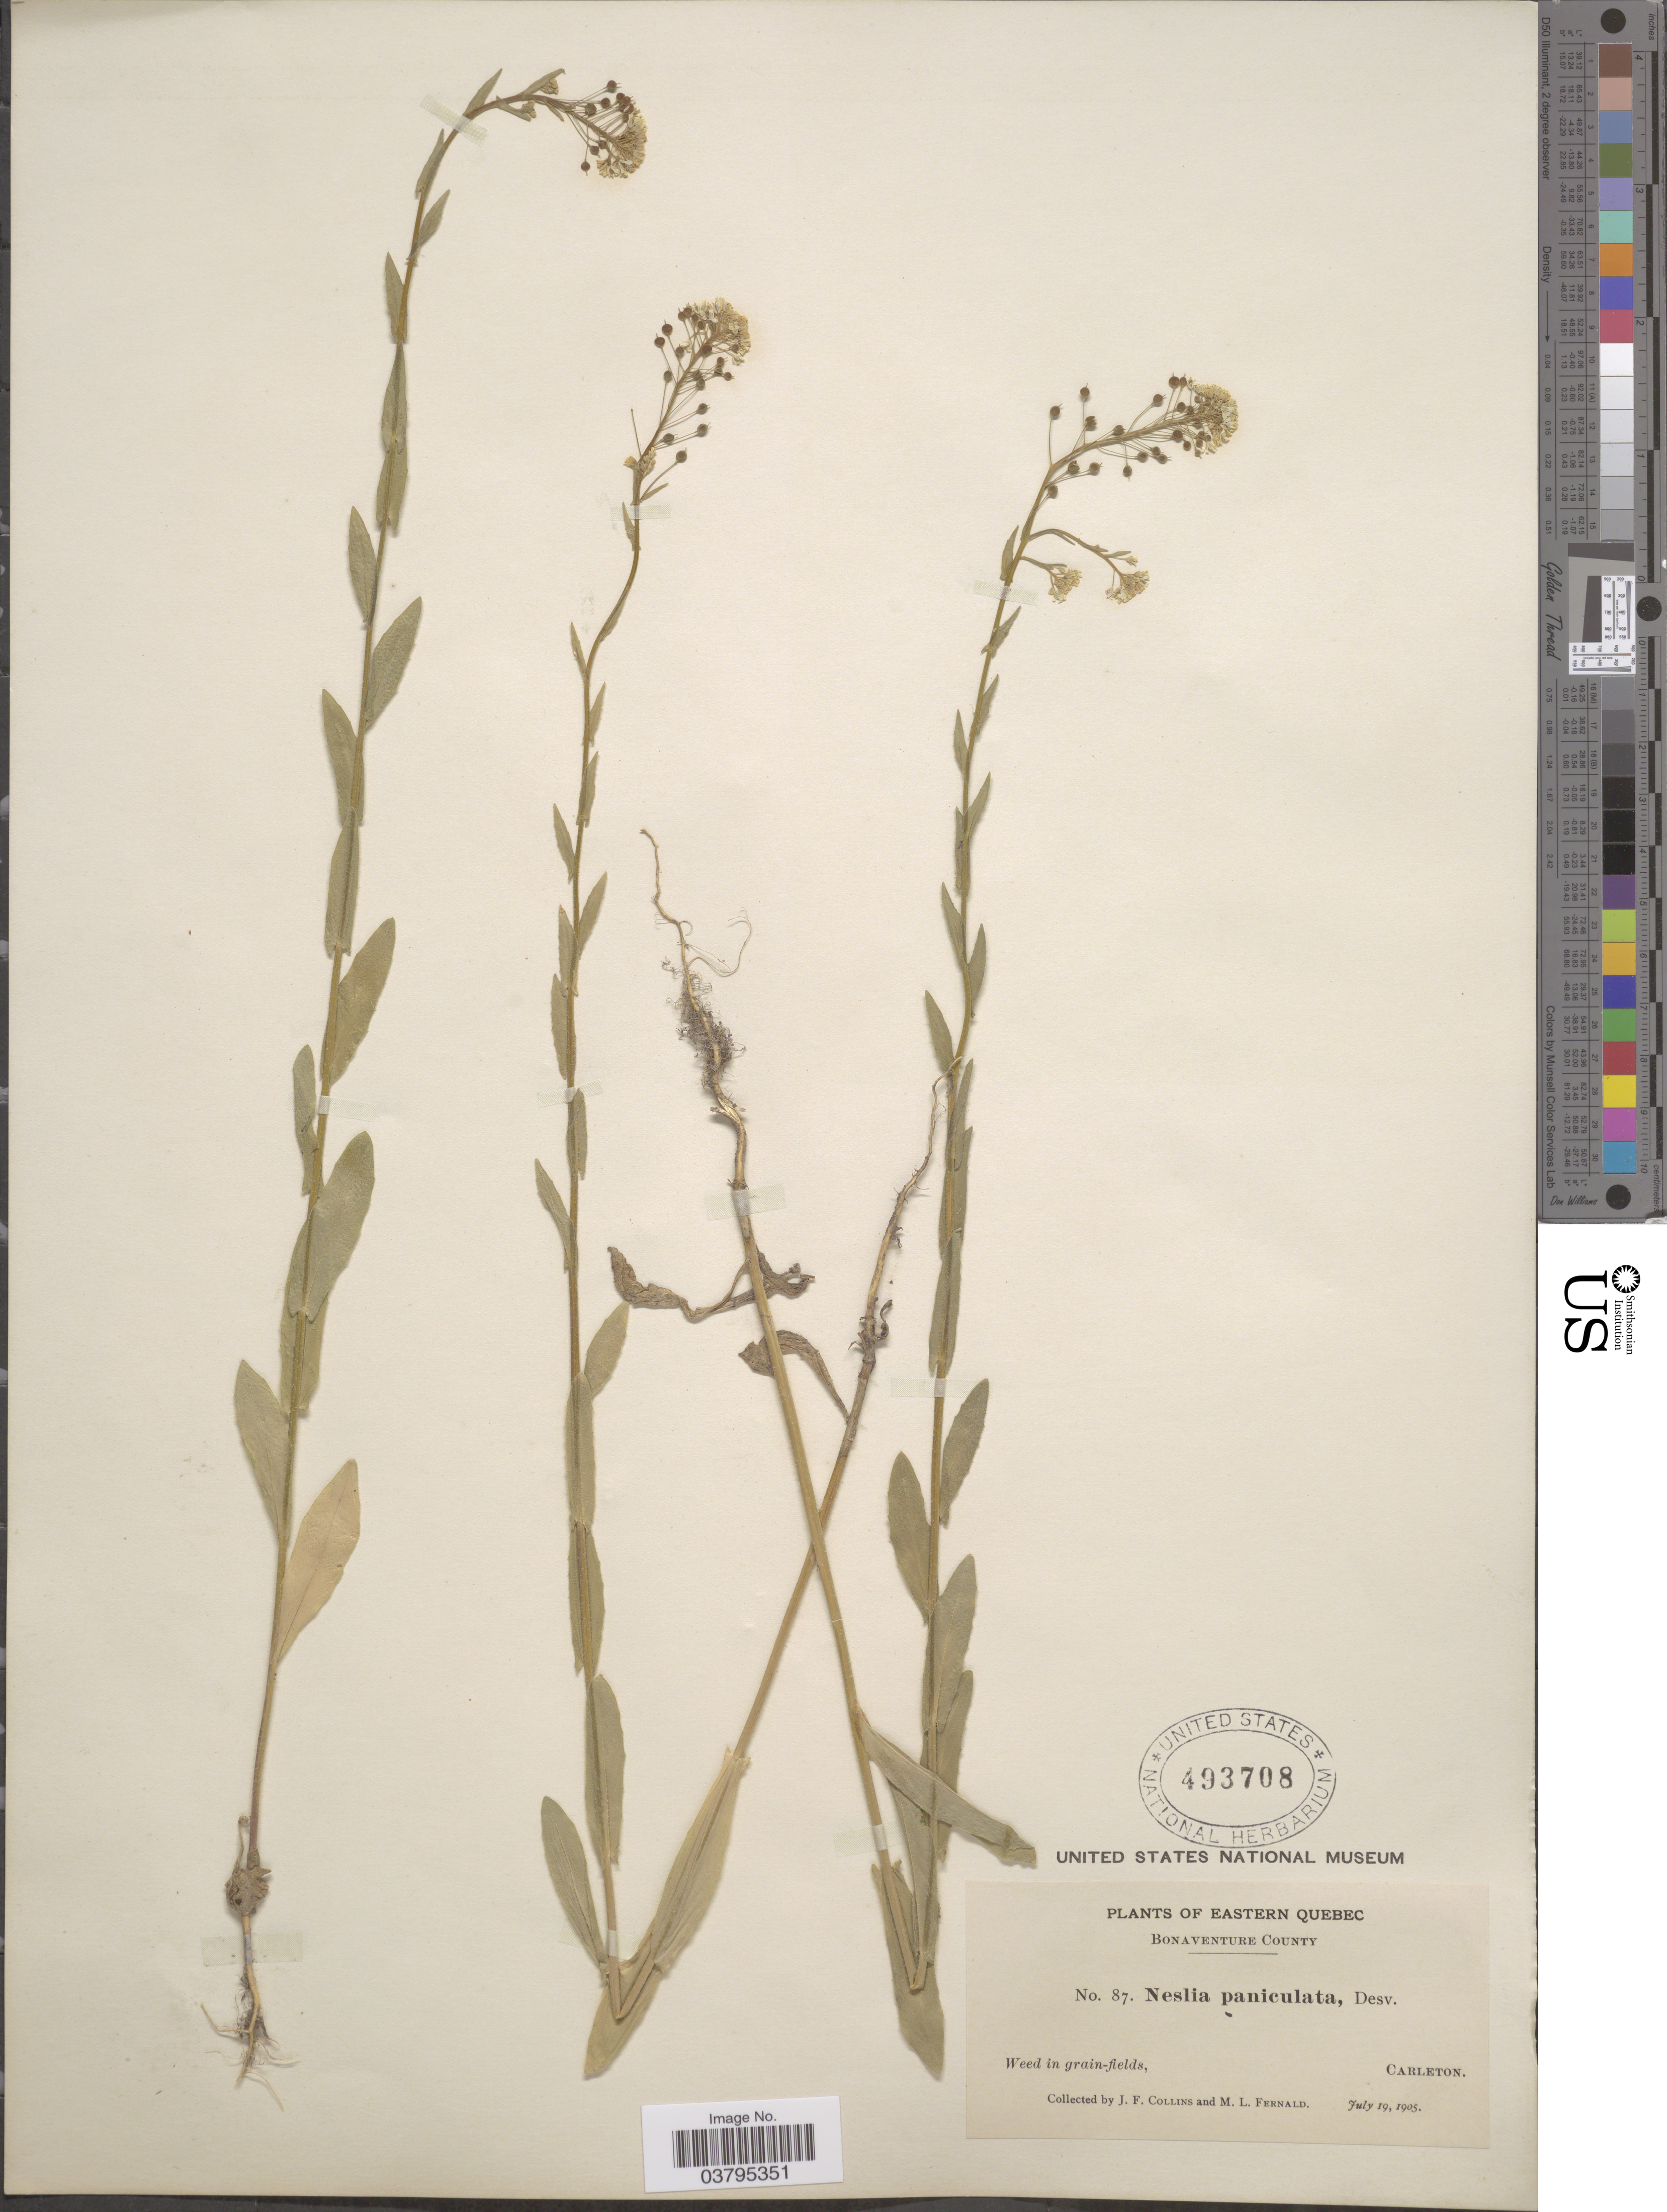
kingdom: Plantae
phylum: Tracheophyta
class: Magnoliopsida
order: Brassicales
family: Brassicaceae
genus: Neslia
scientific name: Neslia paniculata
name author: (L.) Desv.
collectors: J. Collins & M. L. Fernald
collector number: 87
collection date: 1905-07-19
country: Canada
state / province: Quebec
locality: Eastern Quebec. Bonaventure County. Weed in grain-fields, Carleton.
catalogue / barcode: US 493708